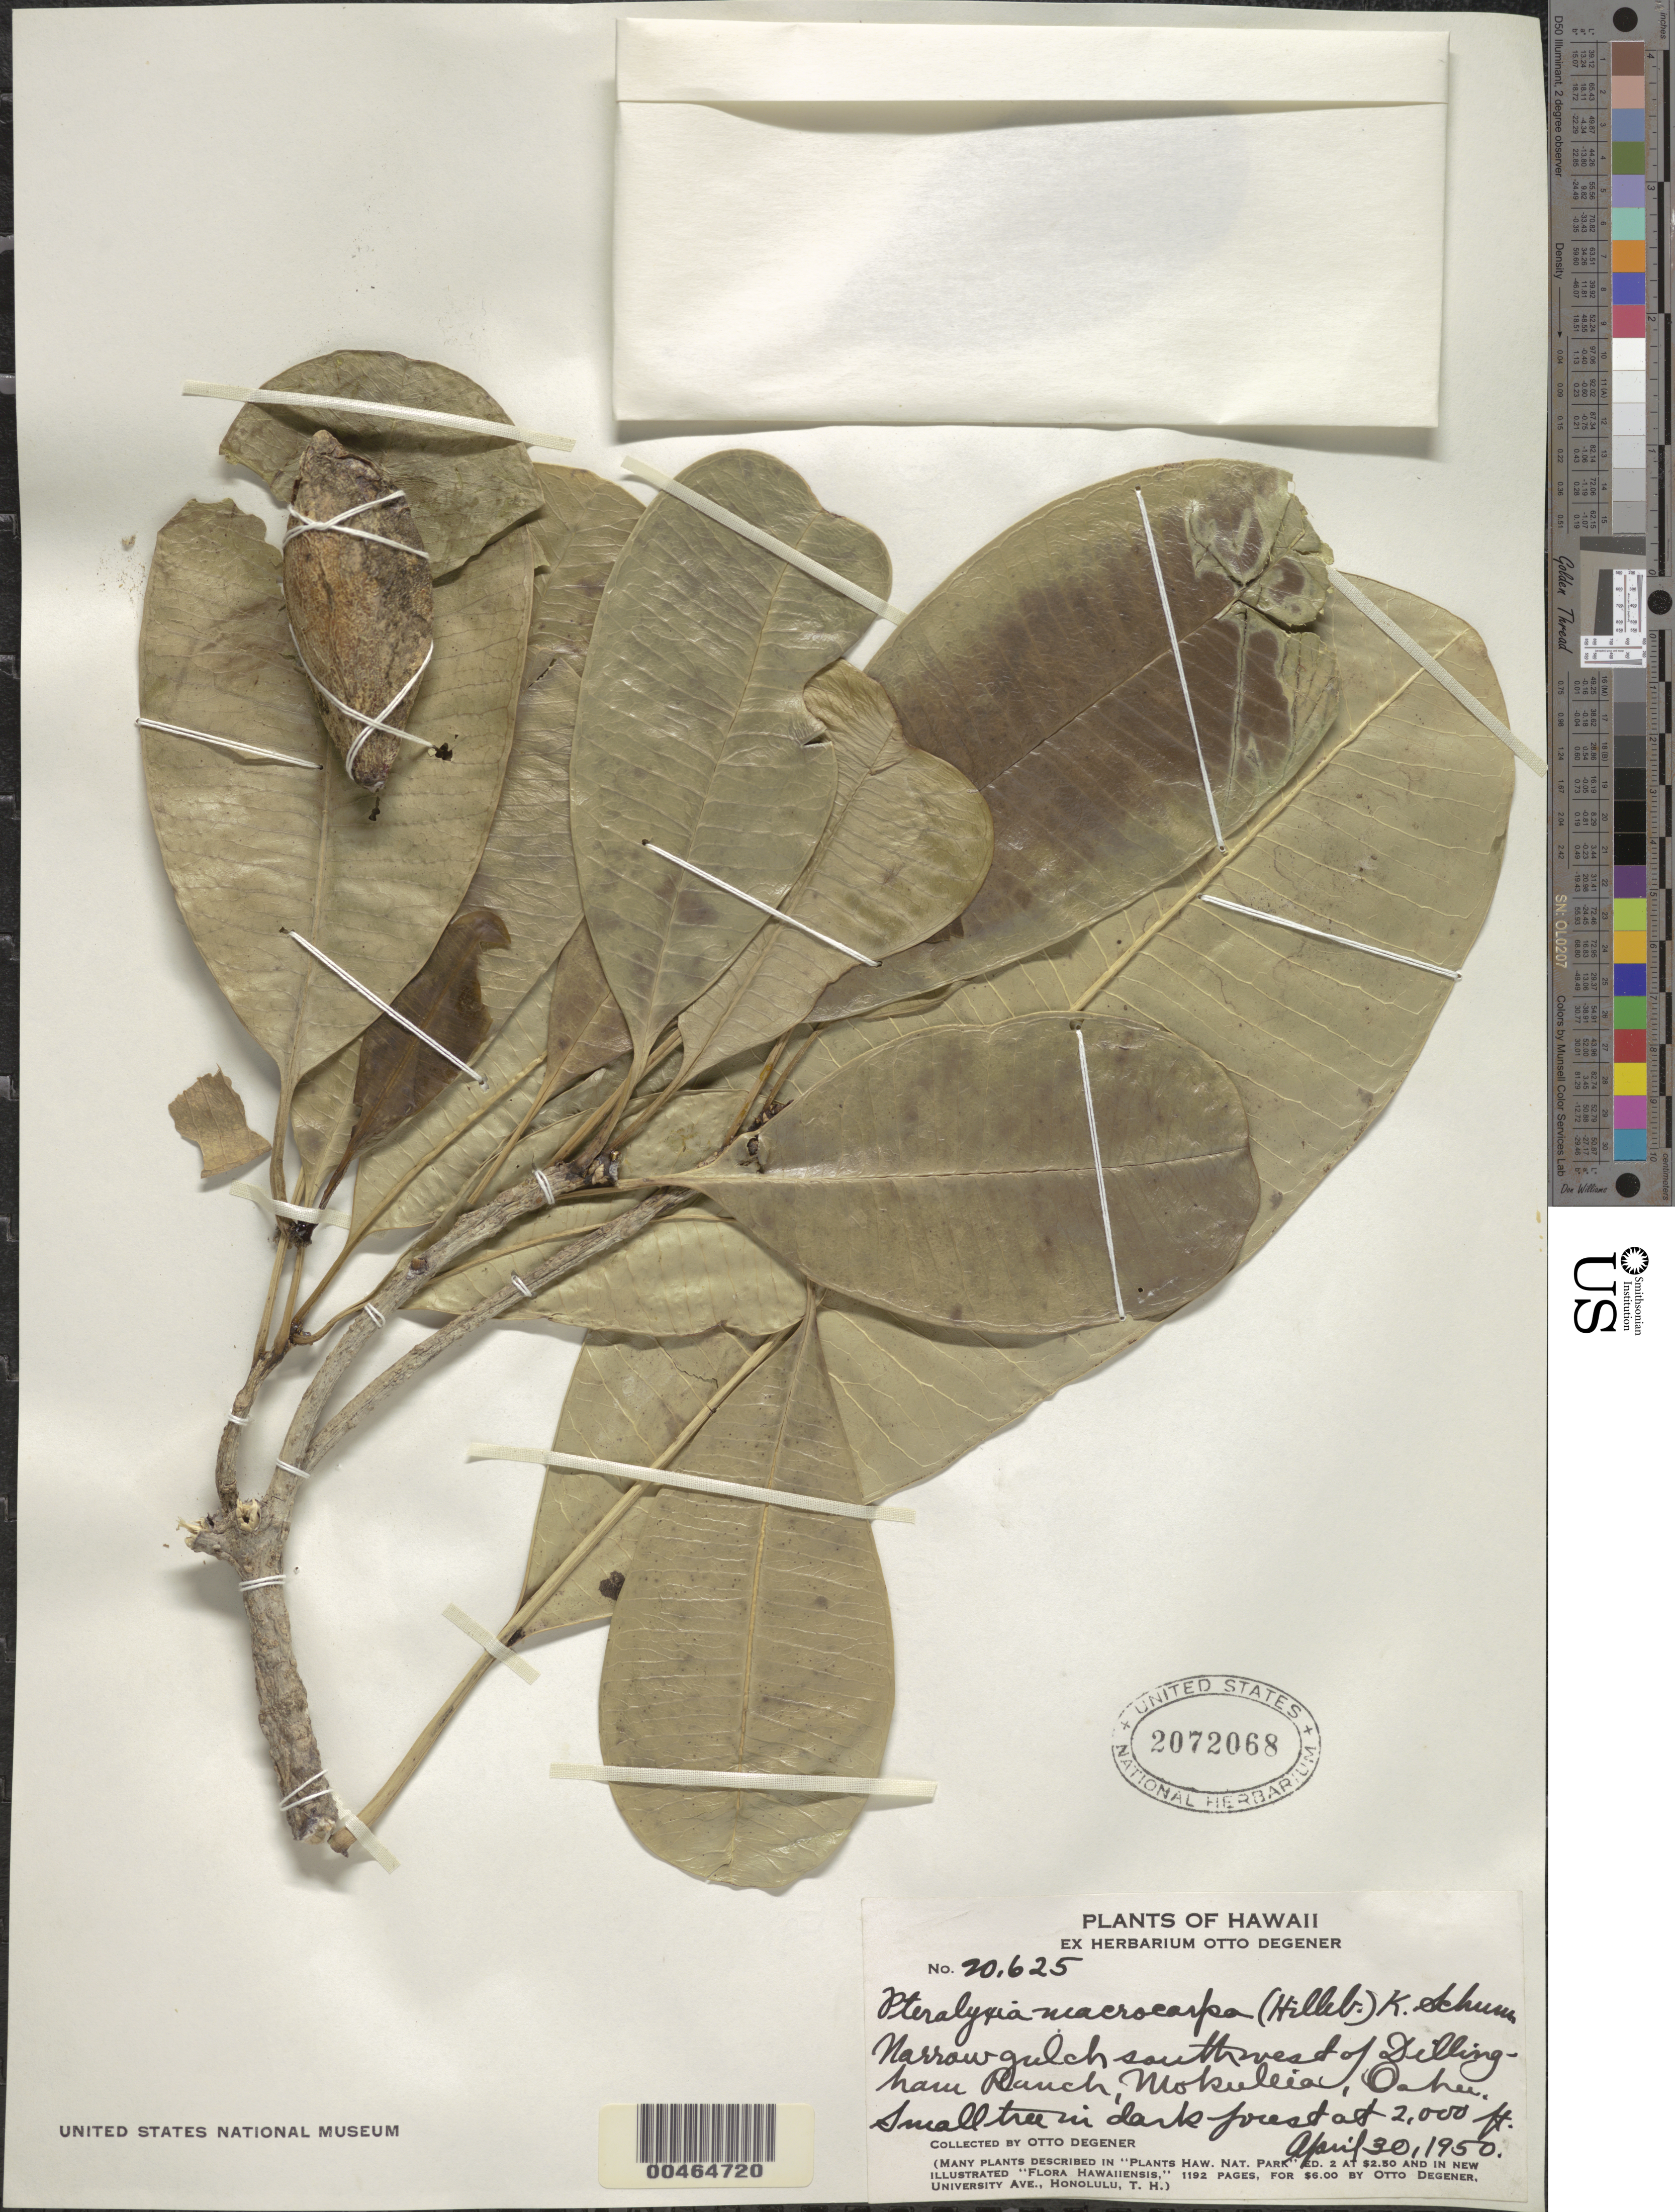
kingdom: Plantae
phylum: Tracheophyta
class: Magnoliopsida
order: Gentianales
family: Apocynaceae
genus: Pteralyxia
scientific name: Pteralyxia macrocarpa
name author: (Hillebr.) K. Schum.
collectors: O. Degener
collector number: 20625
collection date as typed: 30 Apr 1950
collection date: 1950-04-30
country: United States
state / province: Hawaii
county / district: Honolulu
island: Oahu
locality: Narrow gulch SW of Dillingham Ranch, Mokuleia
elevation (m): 610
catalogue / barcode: US 2072068